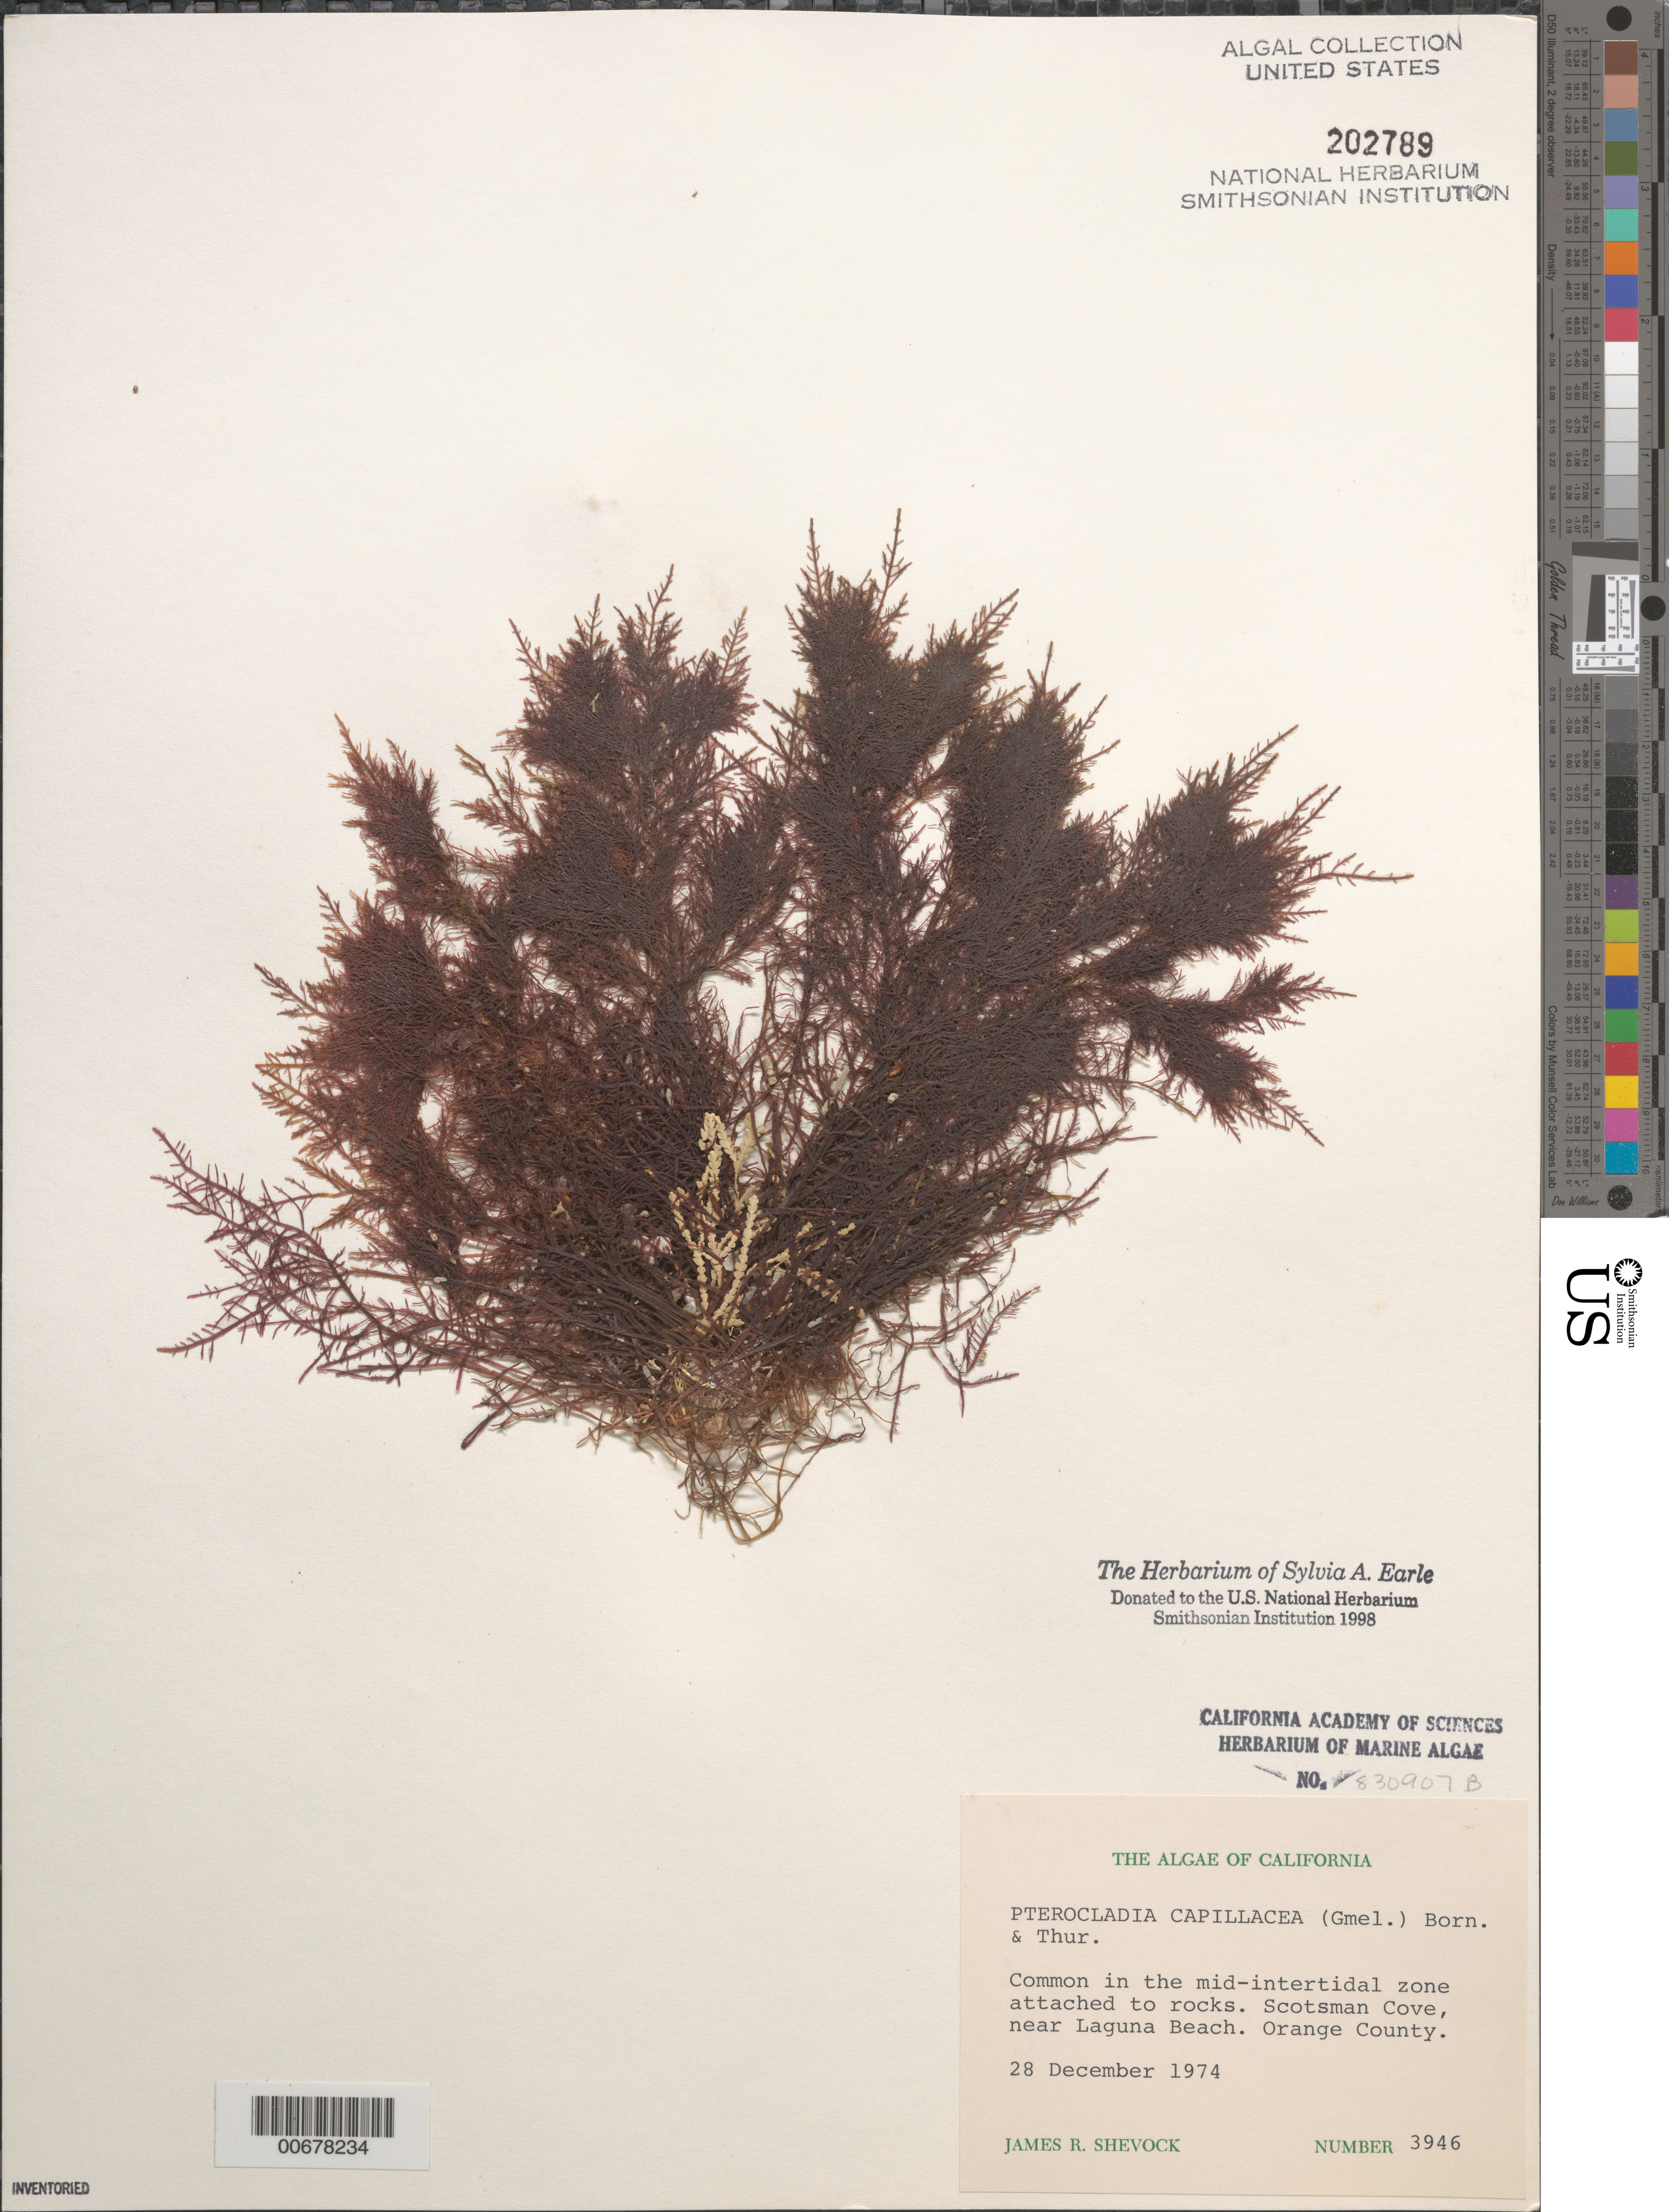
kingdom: Plantae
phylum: Rhodophyta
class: Florideophyceae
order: Gelidiales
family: Pterocladiaceae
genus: Pterocladiella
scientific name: Pterocladiella capillacea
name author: (S.G. Gmel.) Santelices & Hommers.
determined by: Algae name updating Project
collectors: J. R. Shevock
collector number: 3946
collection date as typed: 28 Dec 1974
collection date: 1974-12-28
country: United States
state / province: California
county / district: Orange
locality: Scotsman Cove, near Laguna Beach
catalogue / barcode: US 202789